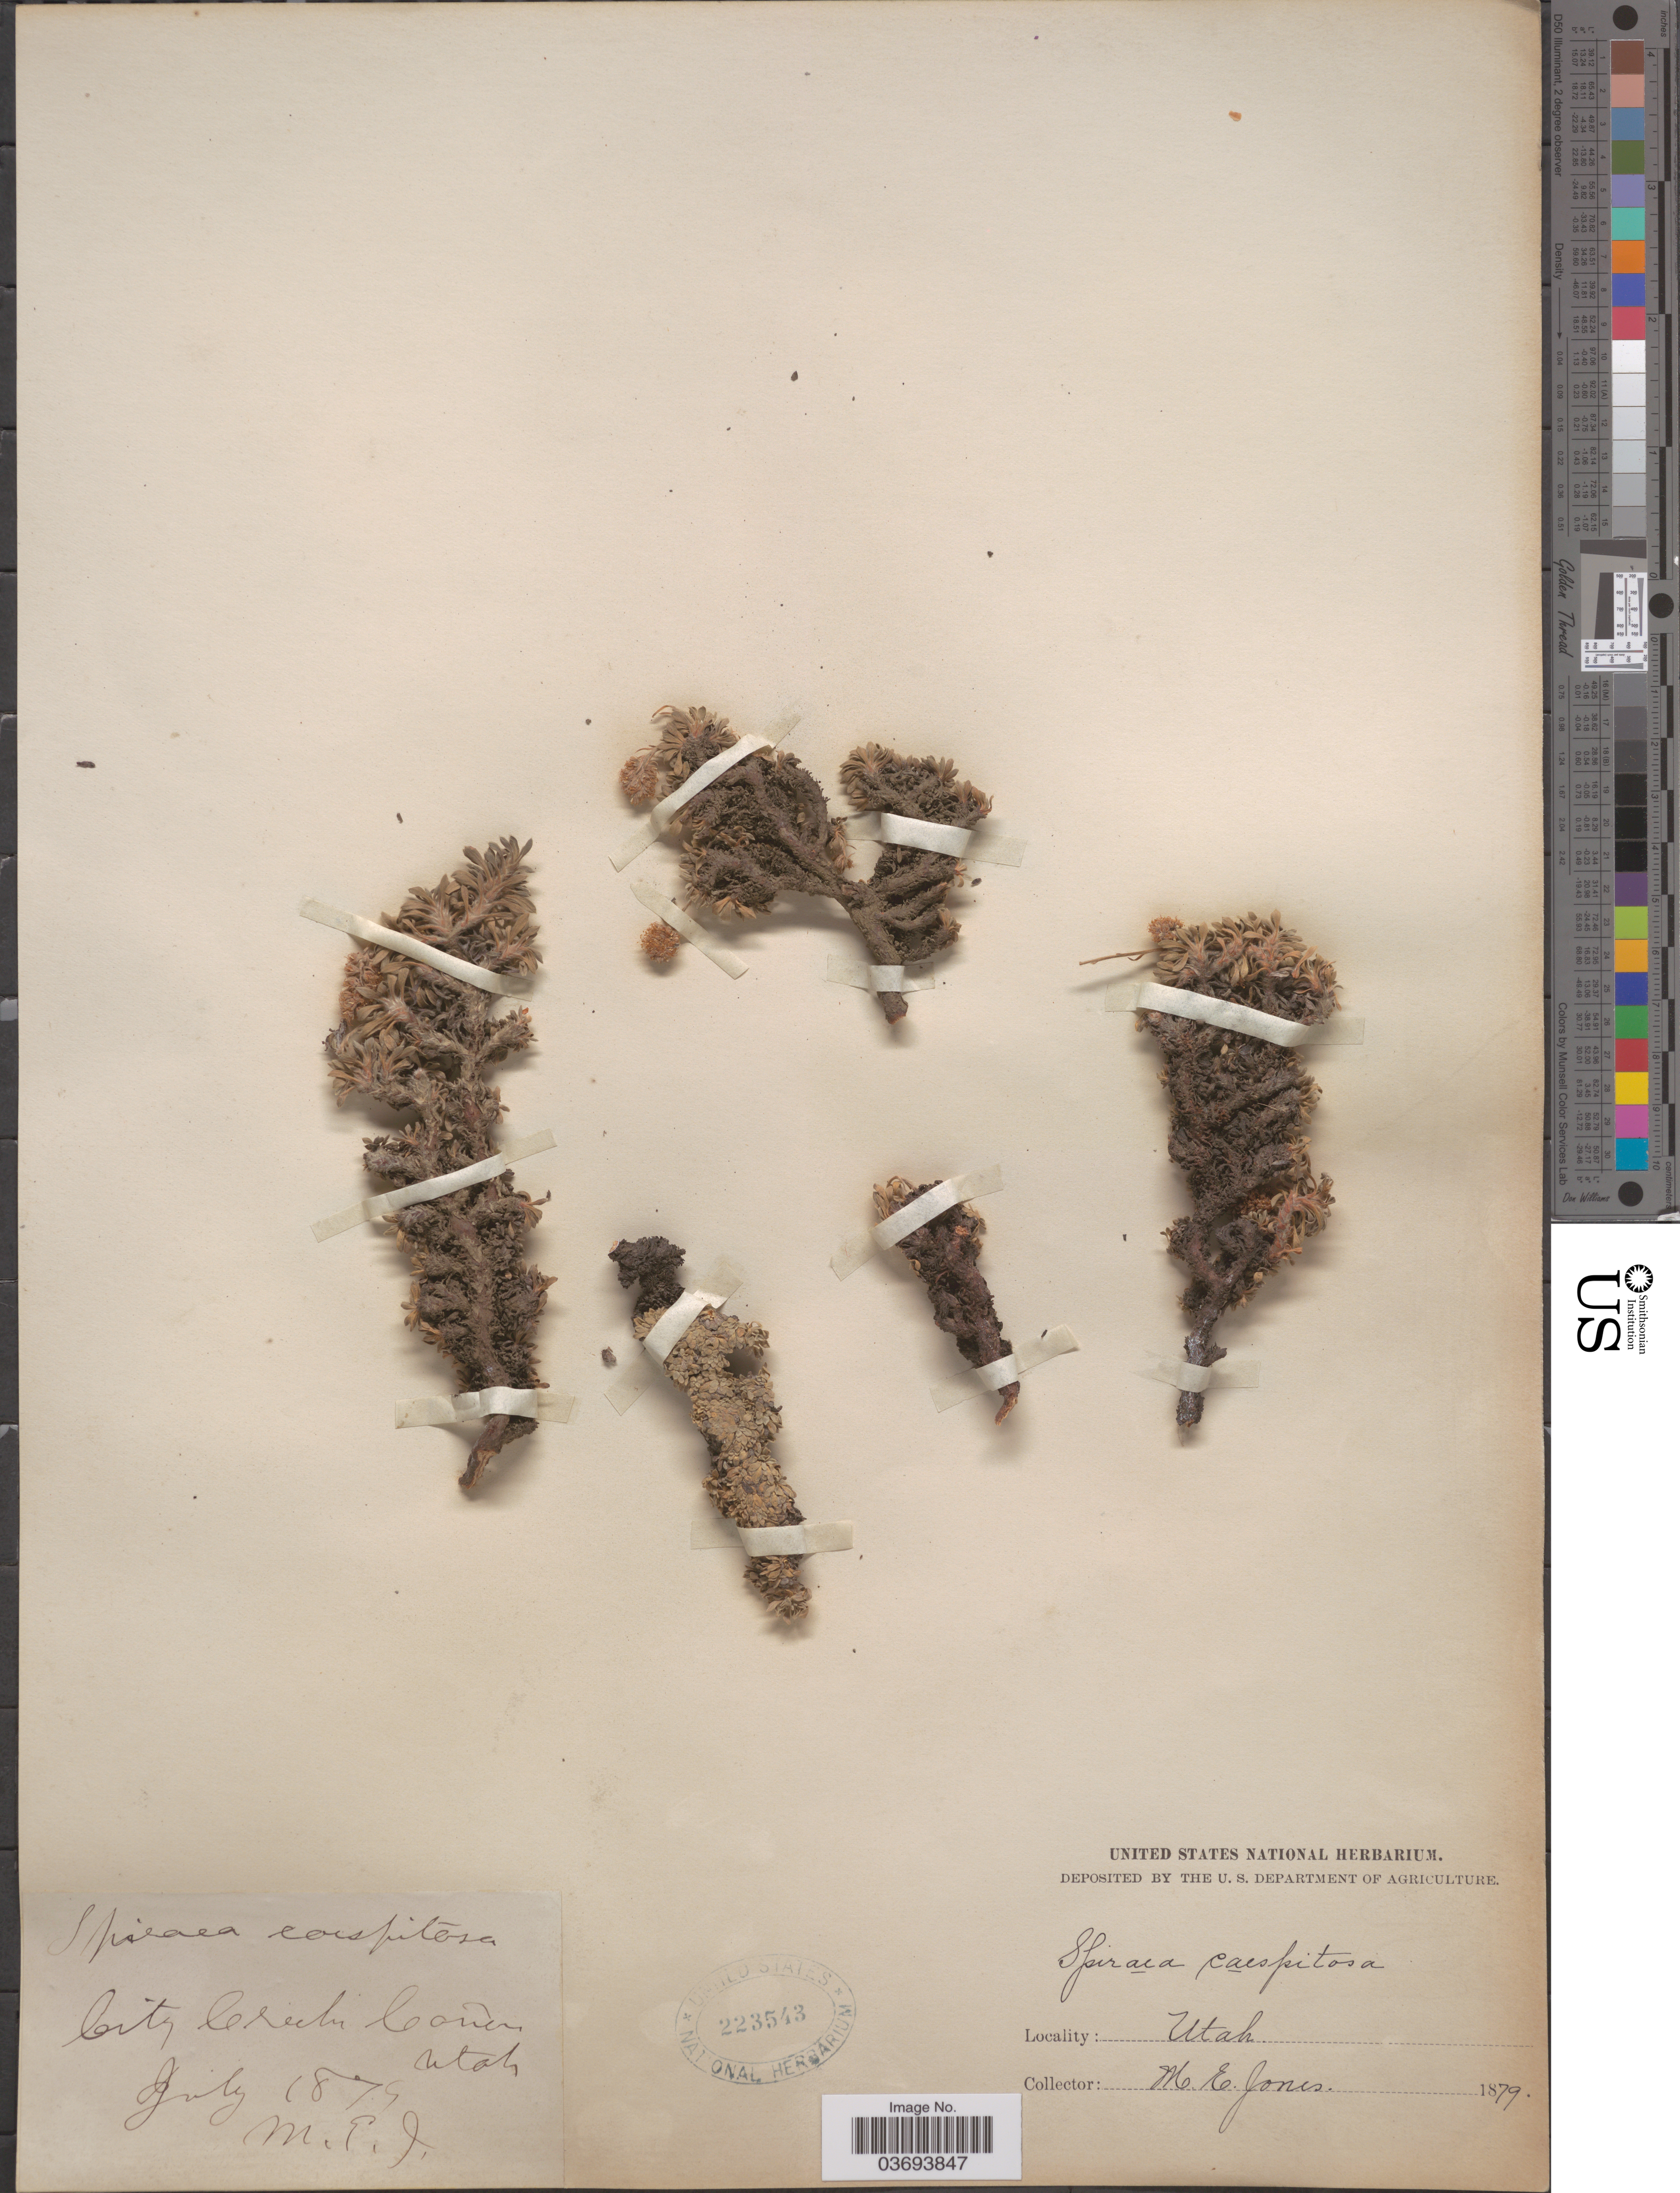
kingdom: Plantae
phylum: Tracheophyta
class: Magnoliopsida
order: Rosales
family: Rosaceae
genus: Petrophytum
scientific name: Petrophytum caespitosum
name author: (Nutt.) Rydb.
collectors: M. E. Jones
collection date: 1879-07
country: United States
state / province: Utah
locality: City Creek Cañon Utah.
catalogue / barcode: US 223543